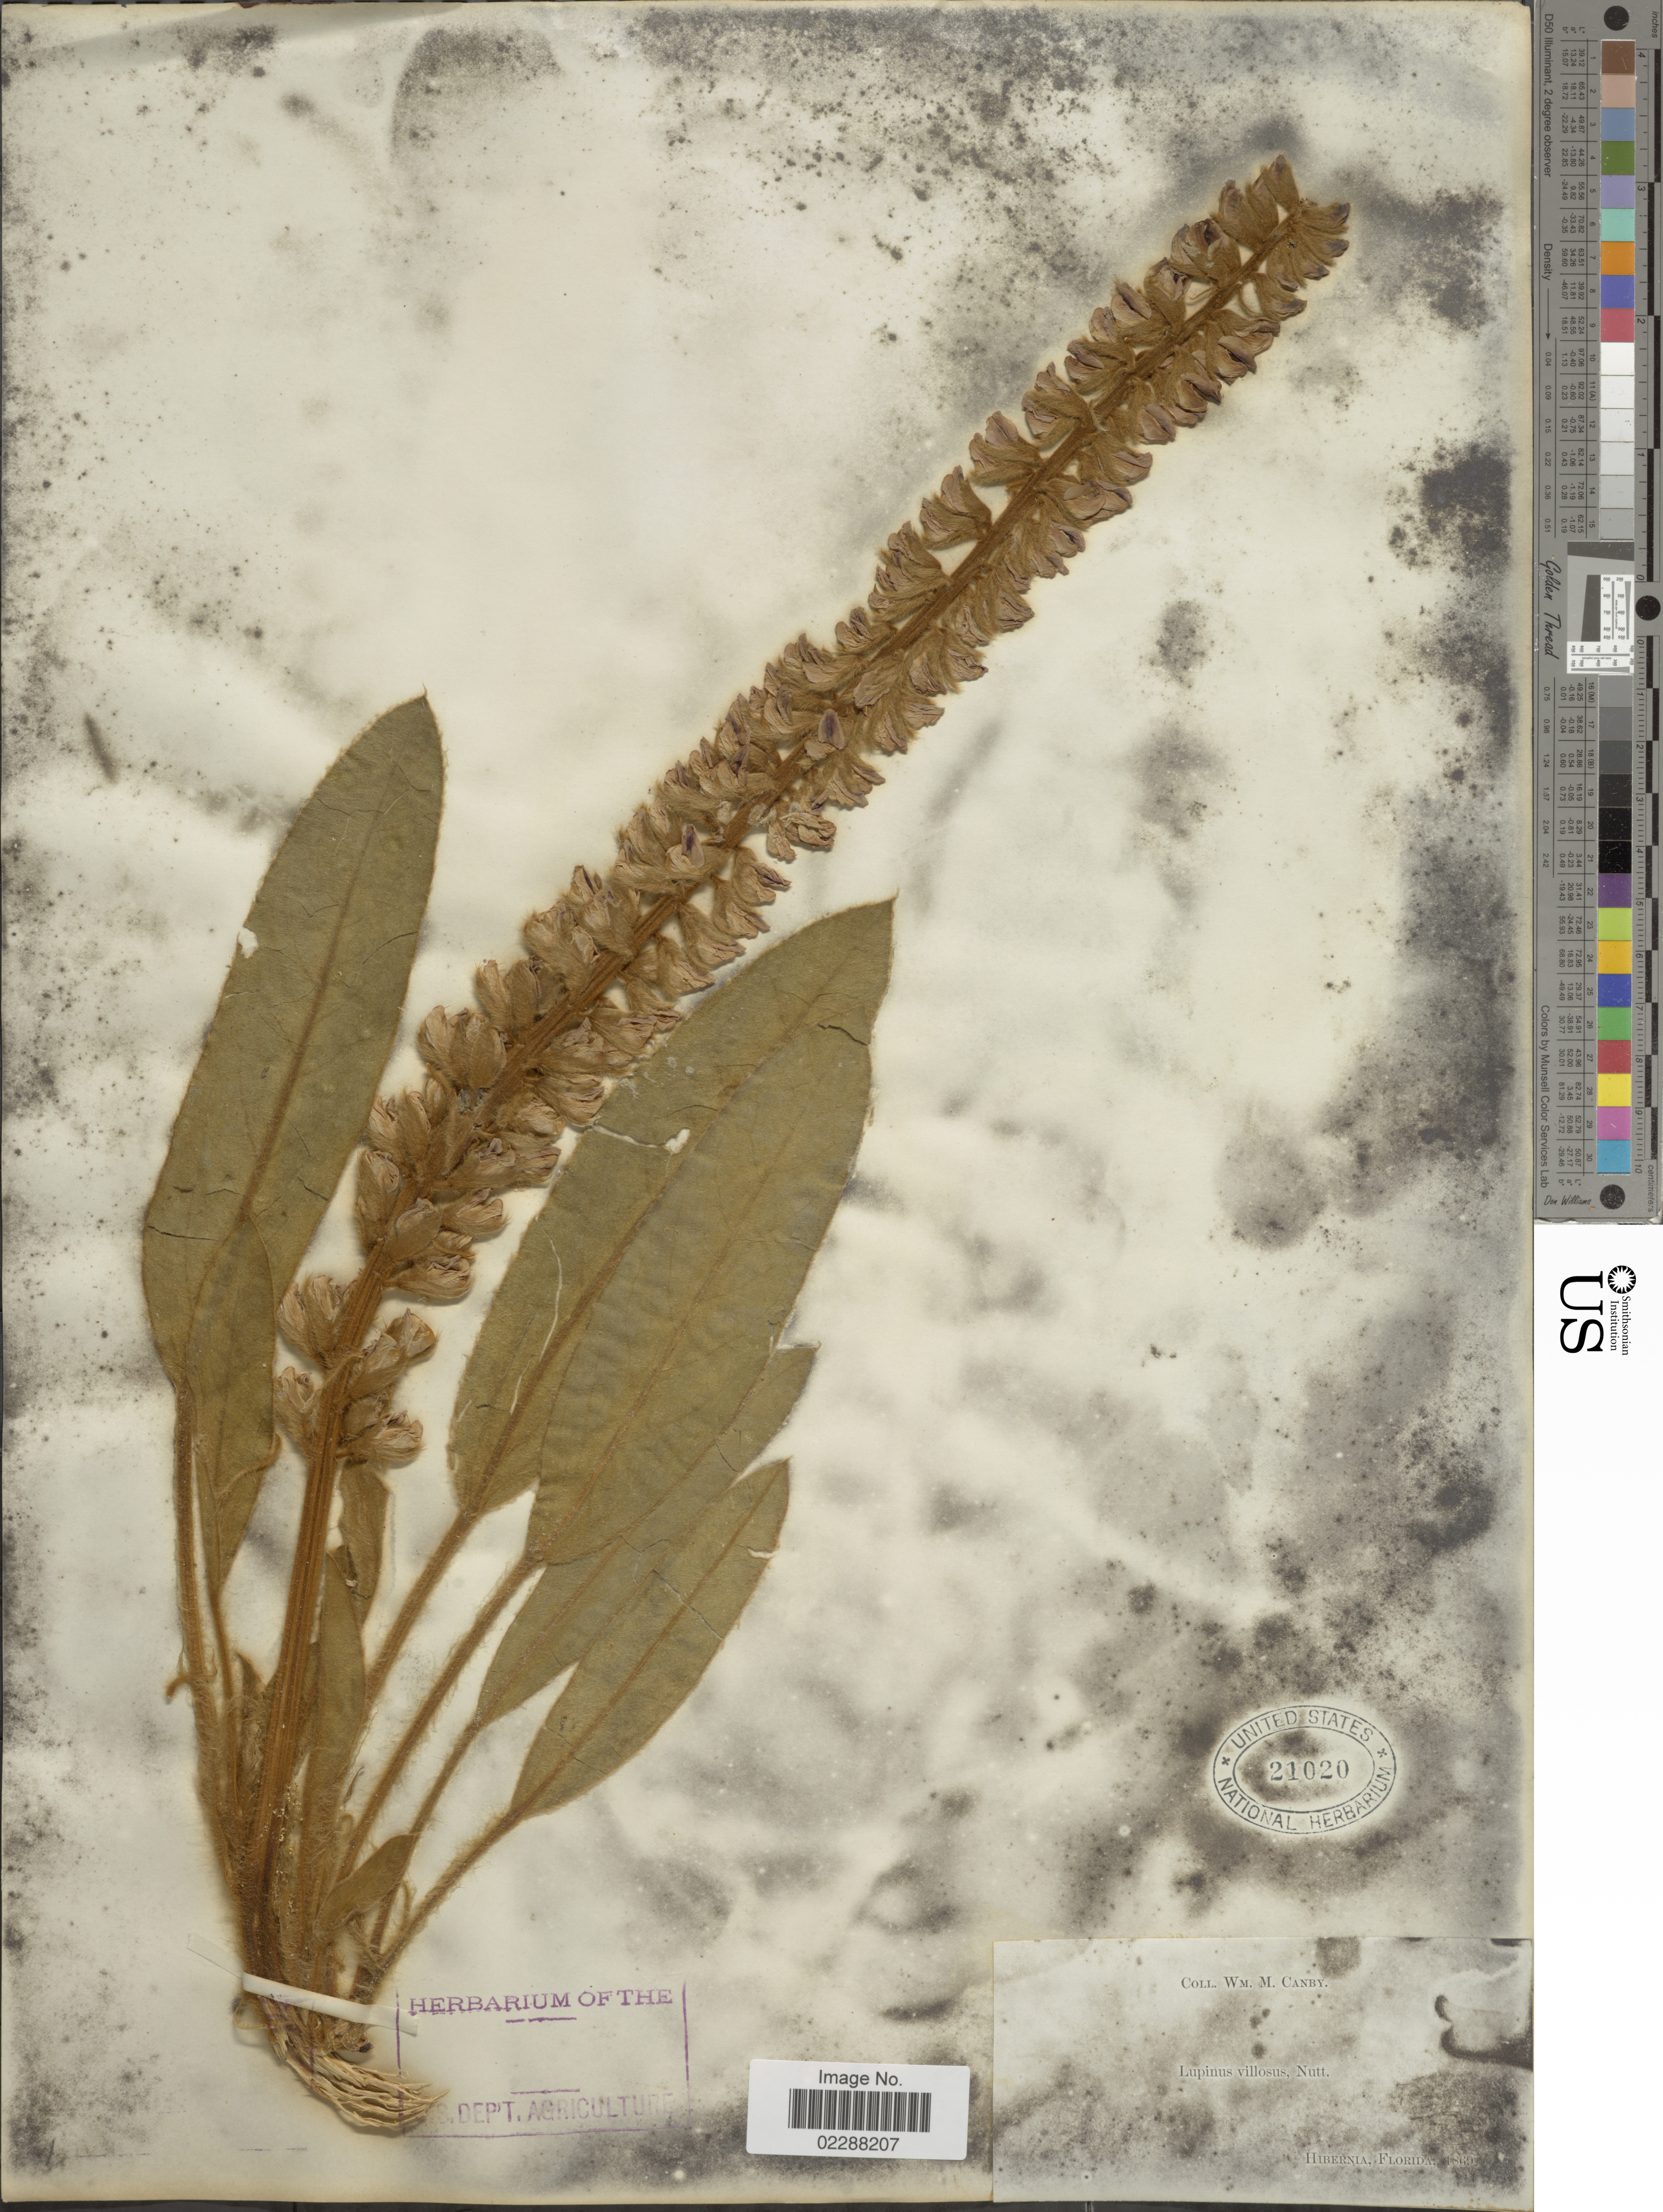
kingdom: Plantae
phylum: Tracheophyta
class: Magnoliopsida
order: Fabales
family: Fabaceae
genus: Lupinus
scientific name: Lupinus villosus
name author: Willd.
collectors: W. M. Canby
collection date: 1869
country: United States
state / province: Florida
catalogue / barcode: US 21020